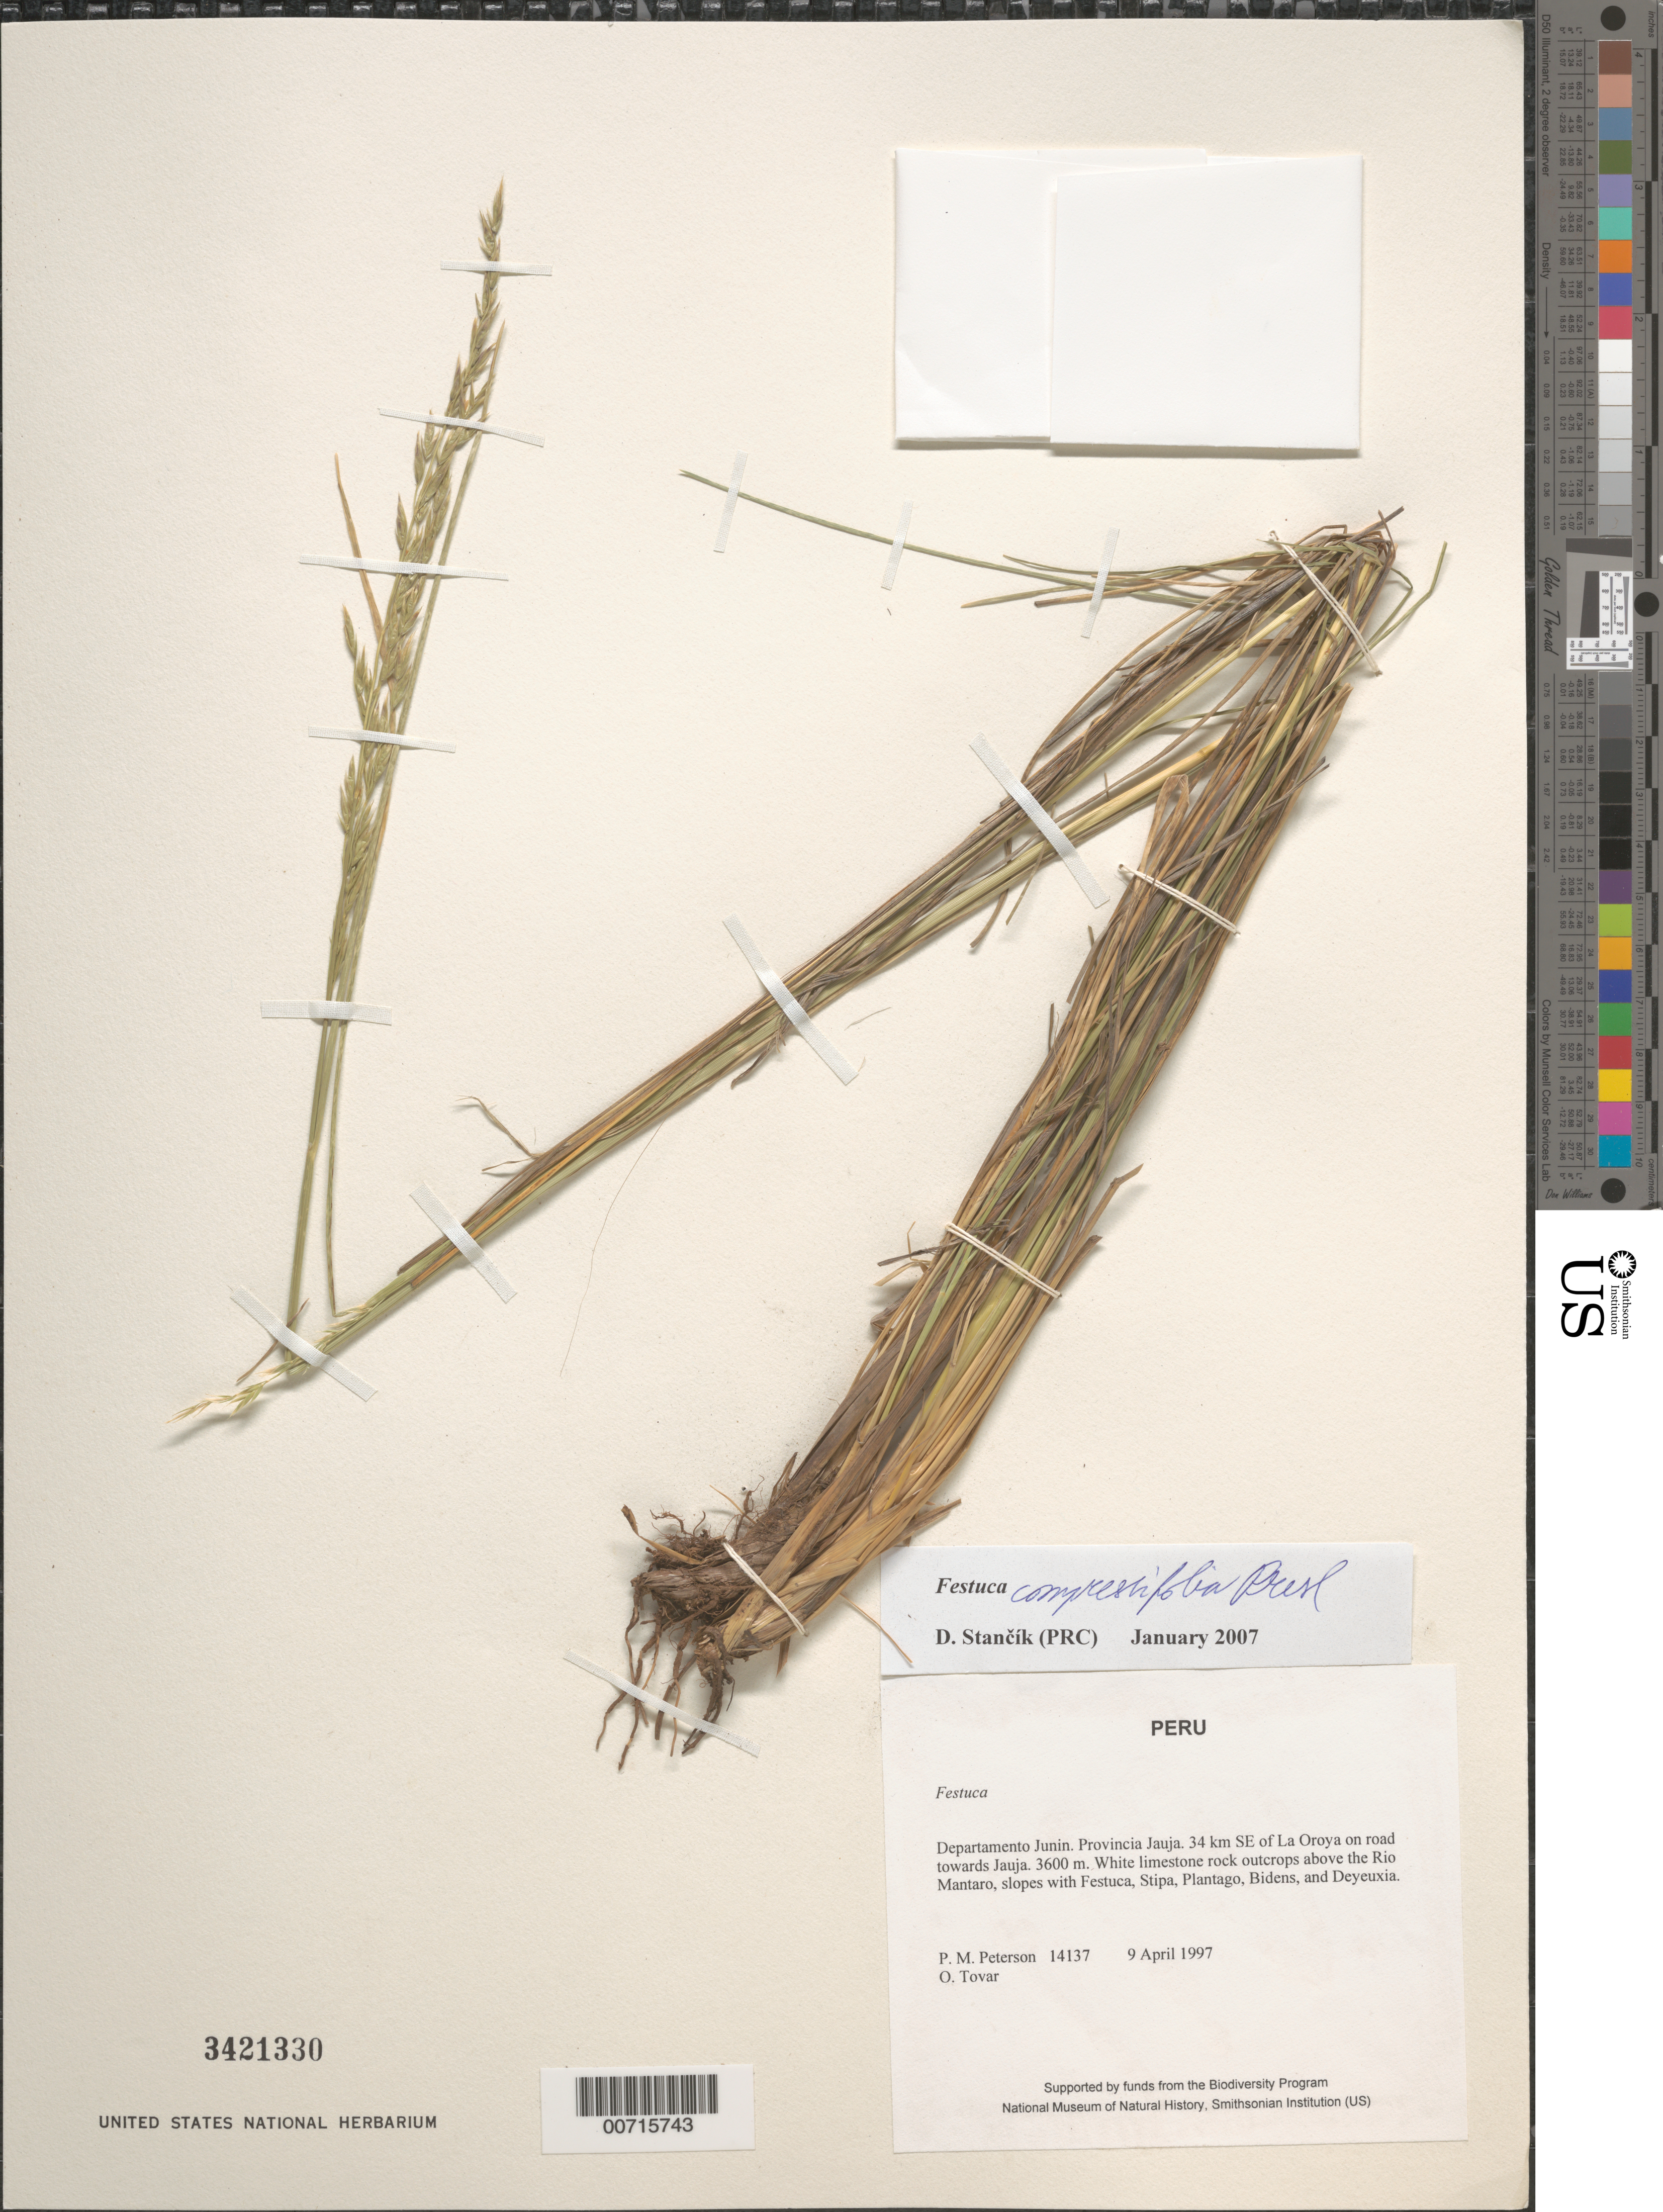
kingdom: Plantae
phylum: Tracheophyta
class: Liliopsida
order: Poales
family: Poaceae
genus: Festuca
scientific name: Festuca compressifolia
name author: J. Presl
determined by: Stancik, D.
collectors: P. M. Peterson & Ó. Tovar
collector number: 14137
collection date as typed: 09 Apr 1997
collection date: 1997-04-09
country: Peru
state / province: Junín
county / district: Jauja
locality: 34 km SE of La Oroya on road towards Jauja.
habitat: White limestone rock outcrops above the Rio Mantaro, slopes with Festuca, Stipa, Plantago, Bidens, and Deyeuxia.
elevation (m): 3600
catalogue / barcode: US 3421330